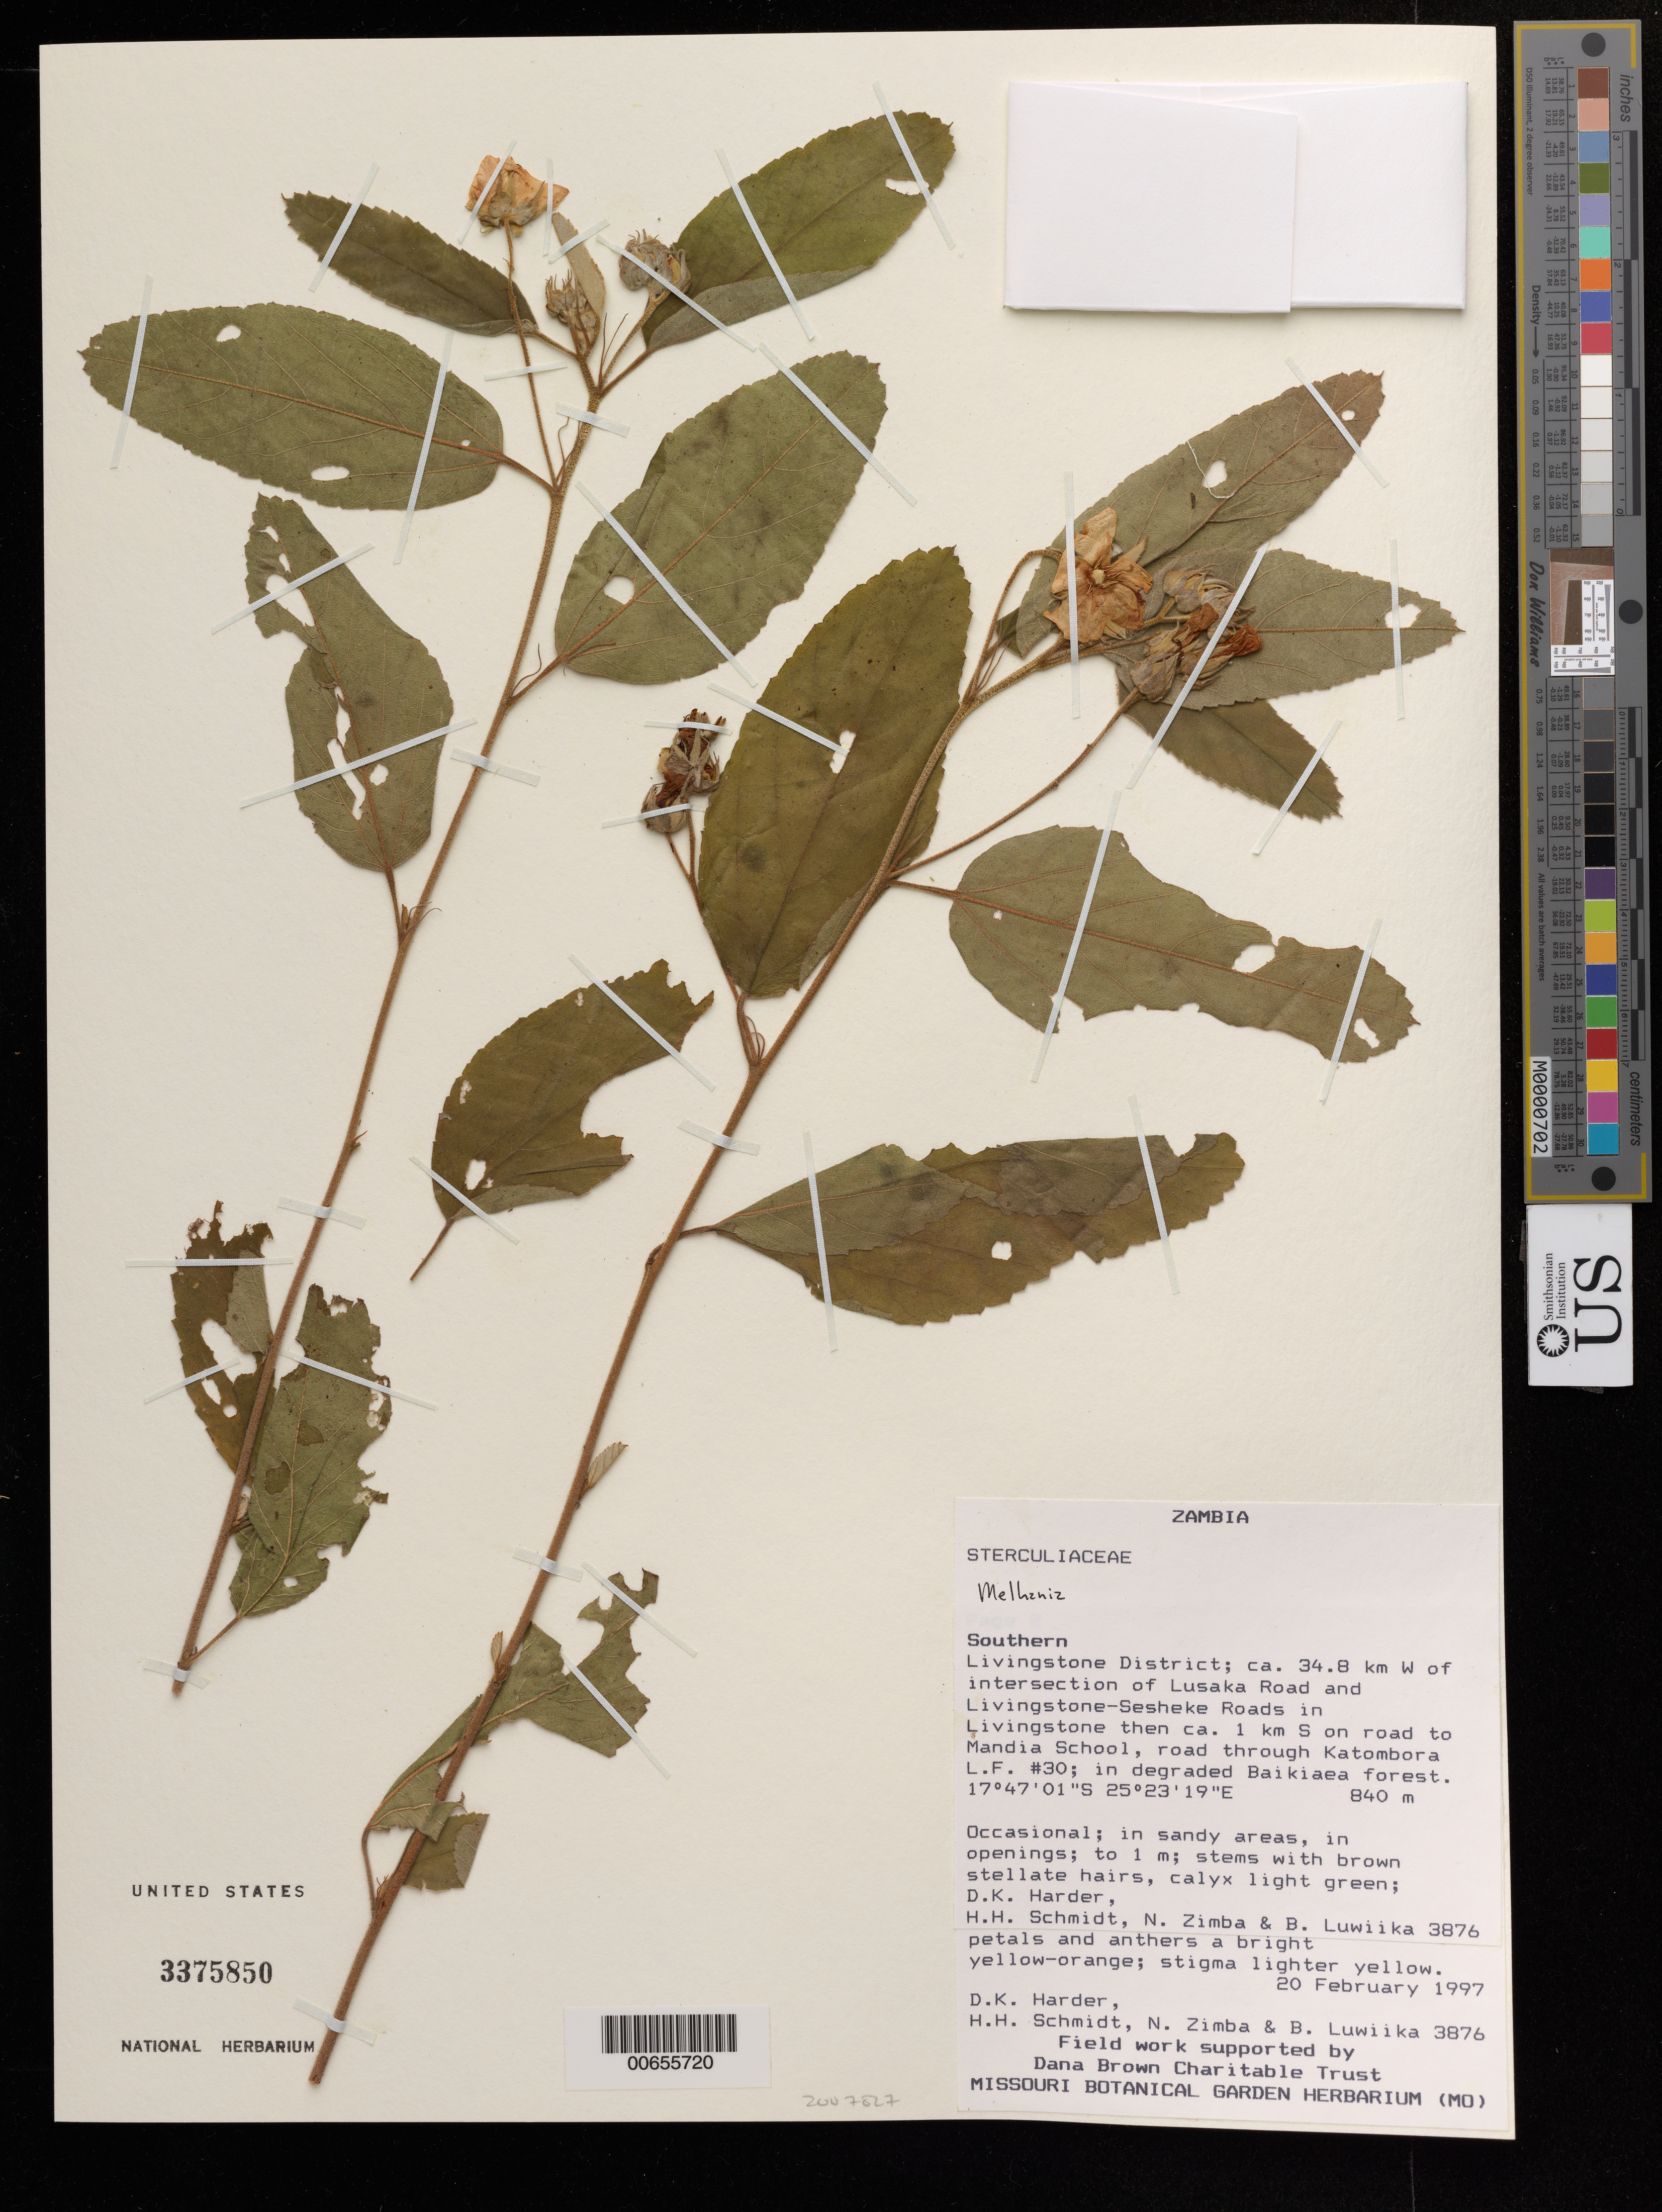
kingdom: Plantae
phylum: Tracheophyta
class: Magnoliopsida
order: Malvales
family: Malvaceae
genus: Melhania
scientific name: Melhania sp.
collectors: D. Harder, H. H. Schmidt, N. Zimba & B. Luwiika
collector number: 3876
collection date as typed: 20 Feb 1997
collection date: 1997-02-20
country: Zambia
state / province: Southern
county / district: Livingstone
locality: Ca. 34.8 km W of intersection of Lusaka Road and Livingstone-Sesheke Roads in Livingstone then ca. 1 km S on road to Mandia School, road through Katombora L.F. 30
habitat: In degraded Baikiaea forest, in sandy areas, in openings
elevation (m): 840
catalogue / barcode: US 3375850